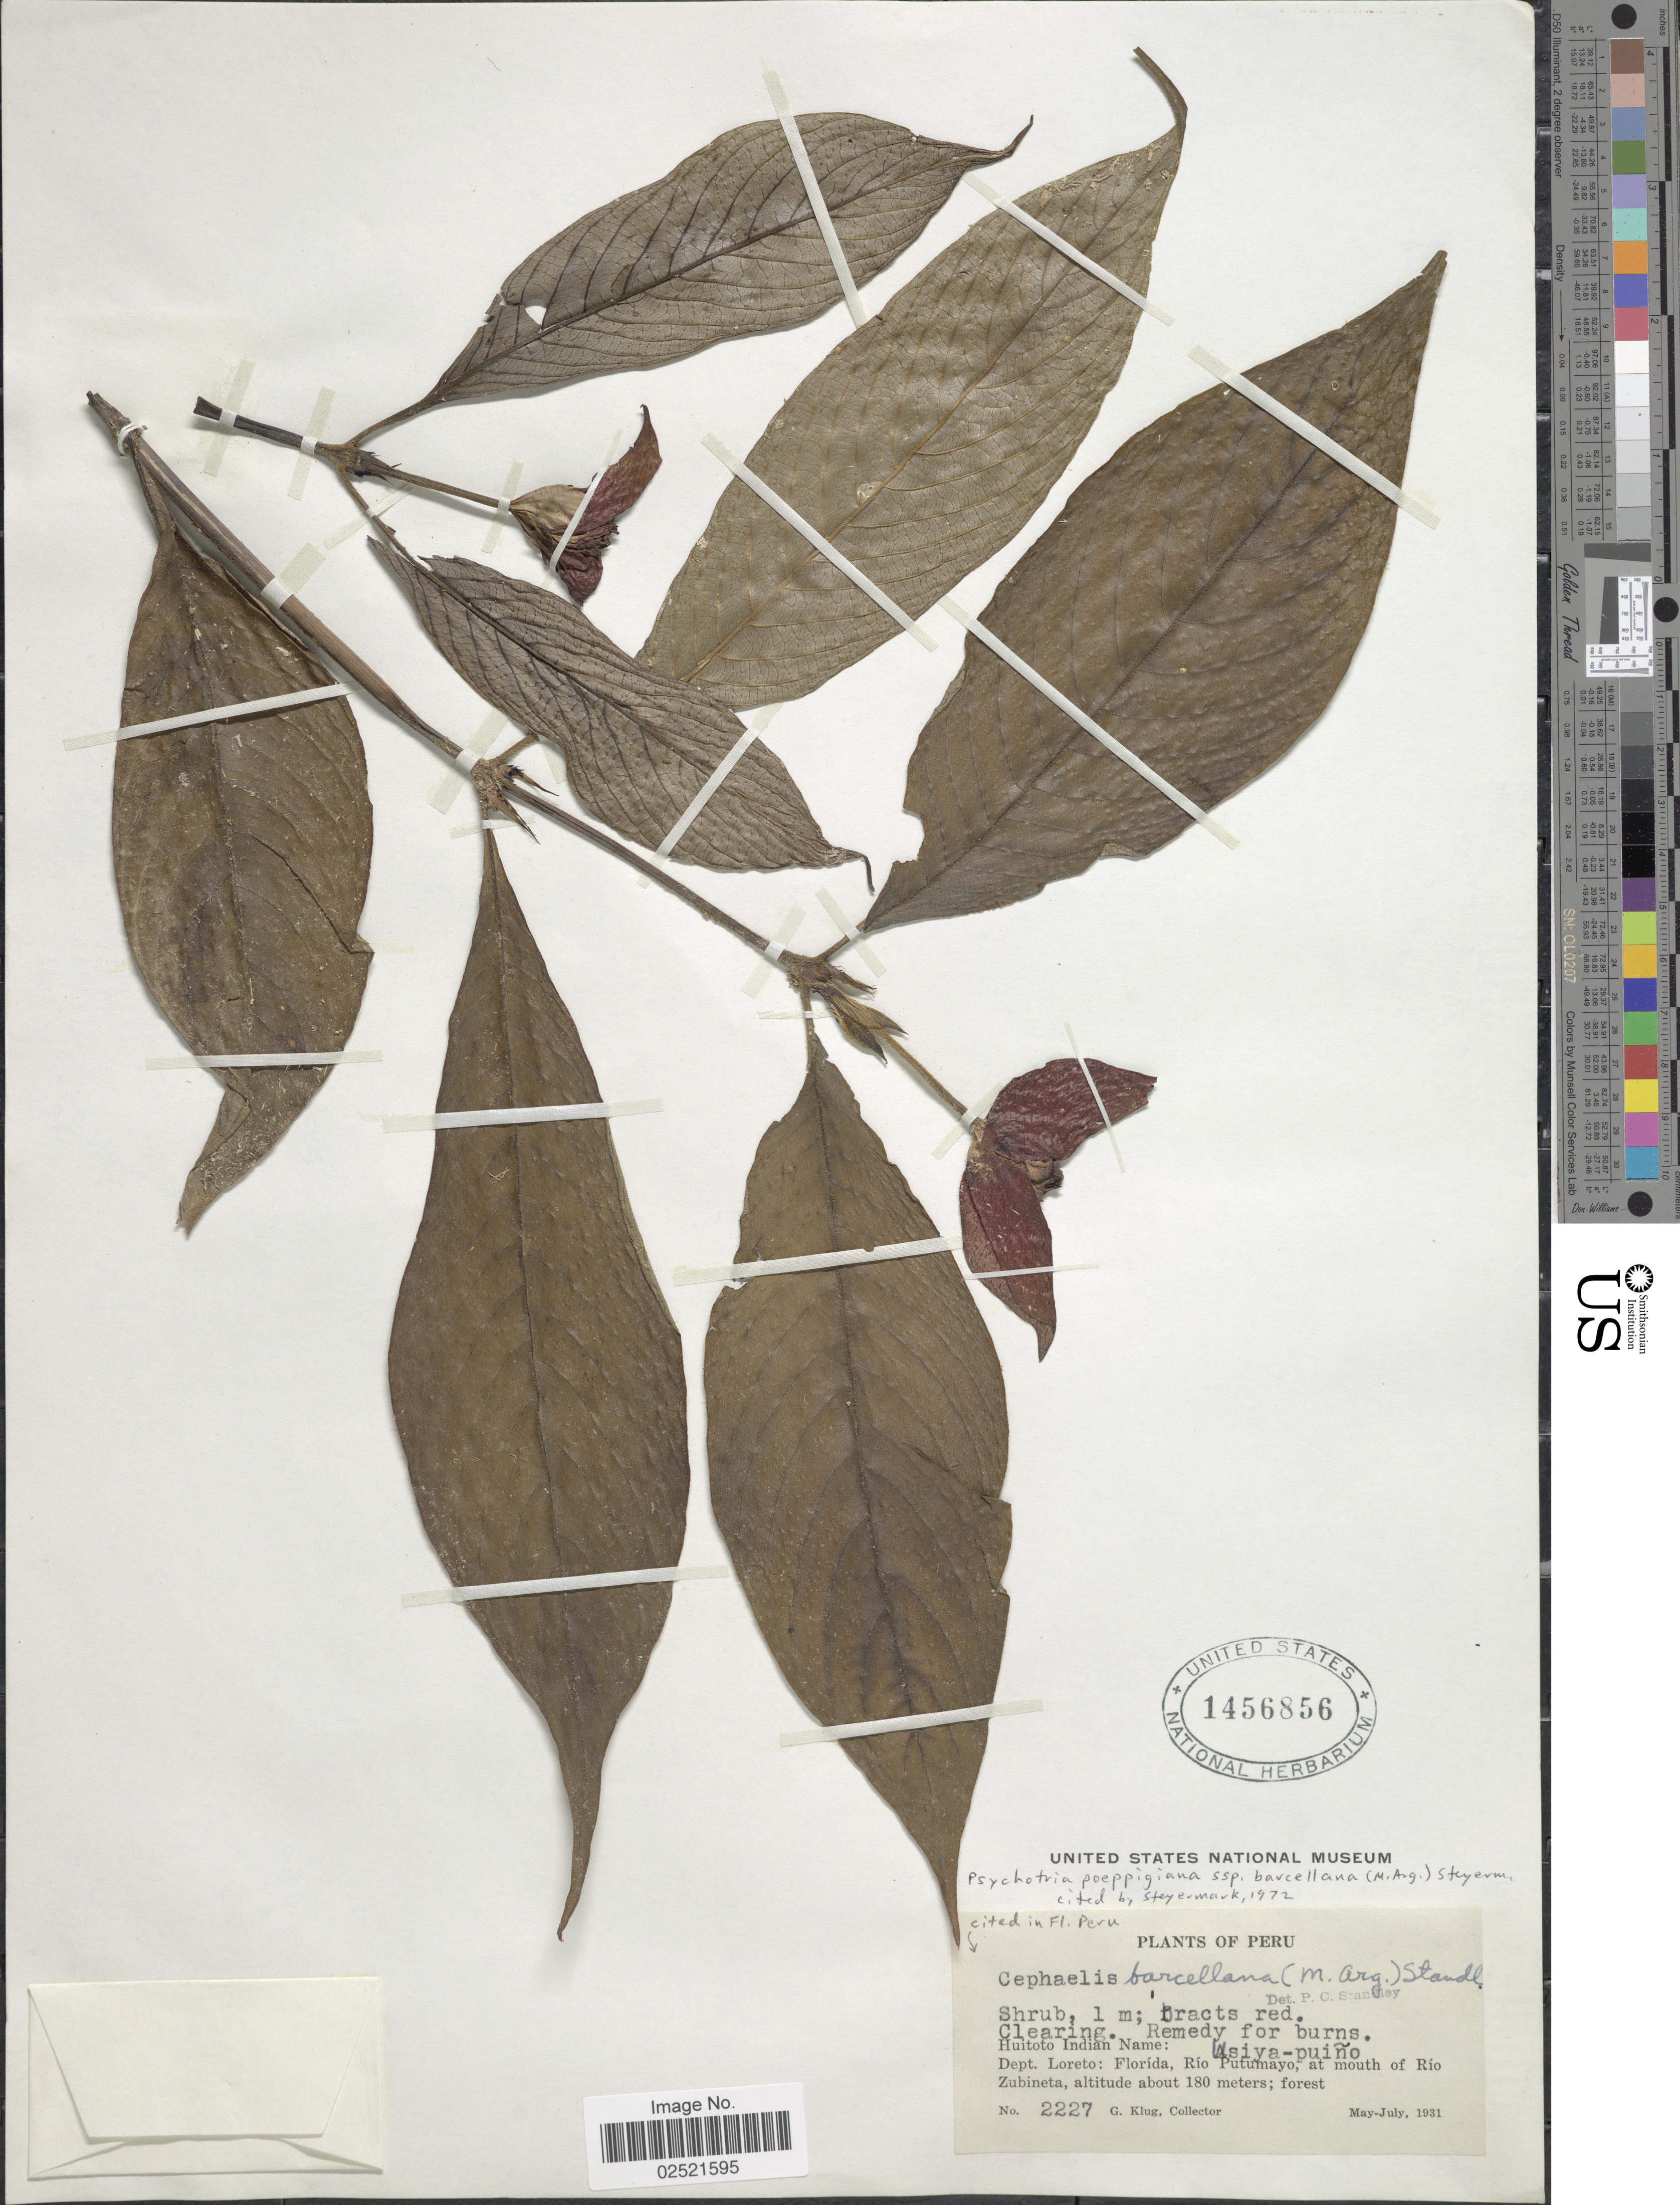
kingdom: Plantae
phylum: Tracheophyta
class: Magnoliopsida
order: Gentianales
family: Rubiaceae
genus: Psychotria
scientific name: Psychotria poeppigiana subsp. barcellana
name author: (Müll. Arg.) Steyerm.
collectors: G. Klug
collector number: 2227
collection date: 1931-05/1931-07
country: Peru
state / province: Loreto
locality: Florida, Rio Putumayo, at mouth of Rio Zubineta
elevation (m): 180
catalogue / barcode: US 1456856